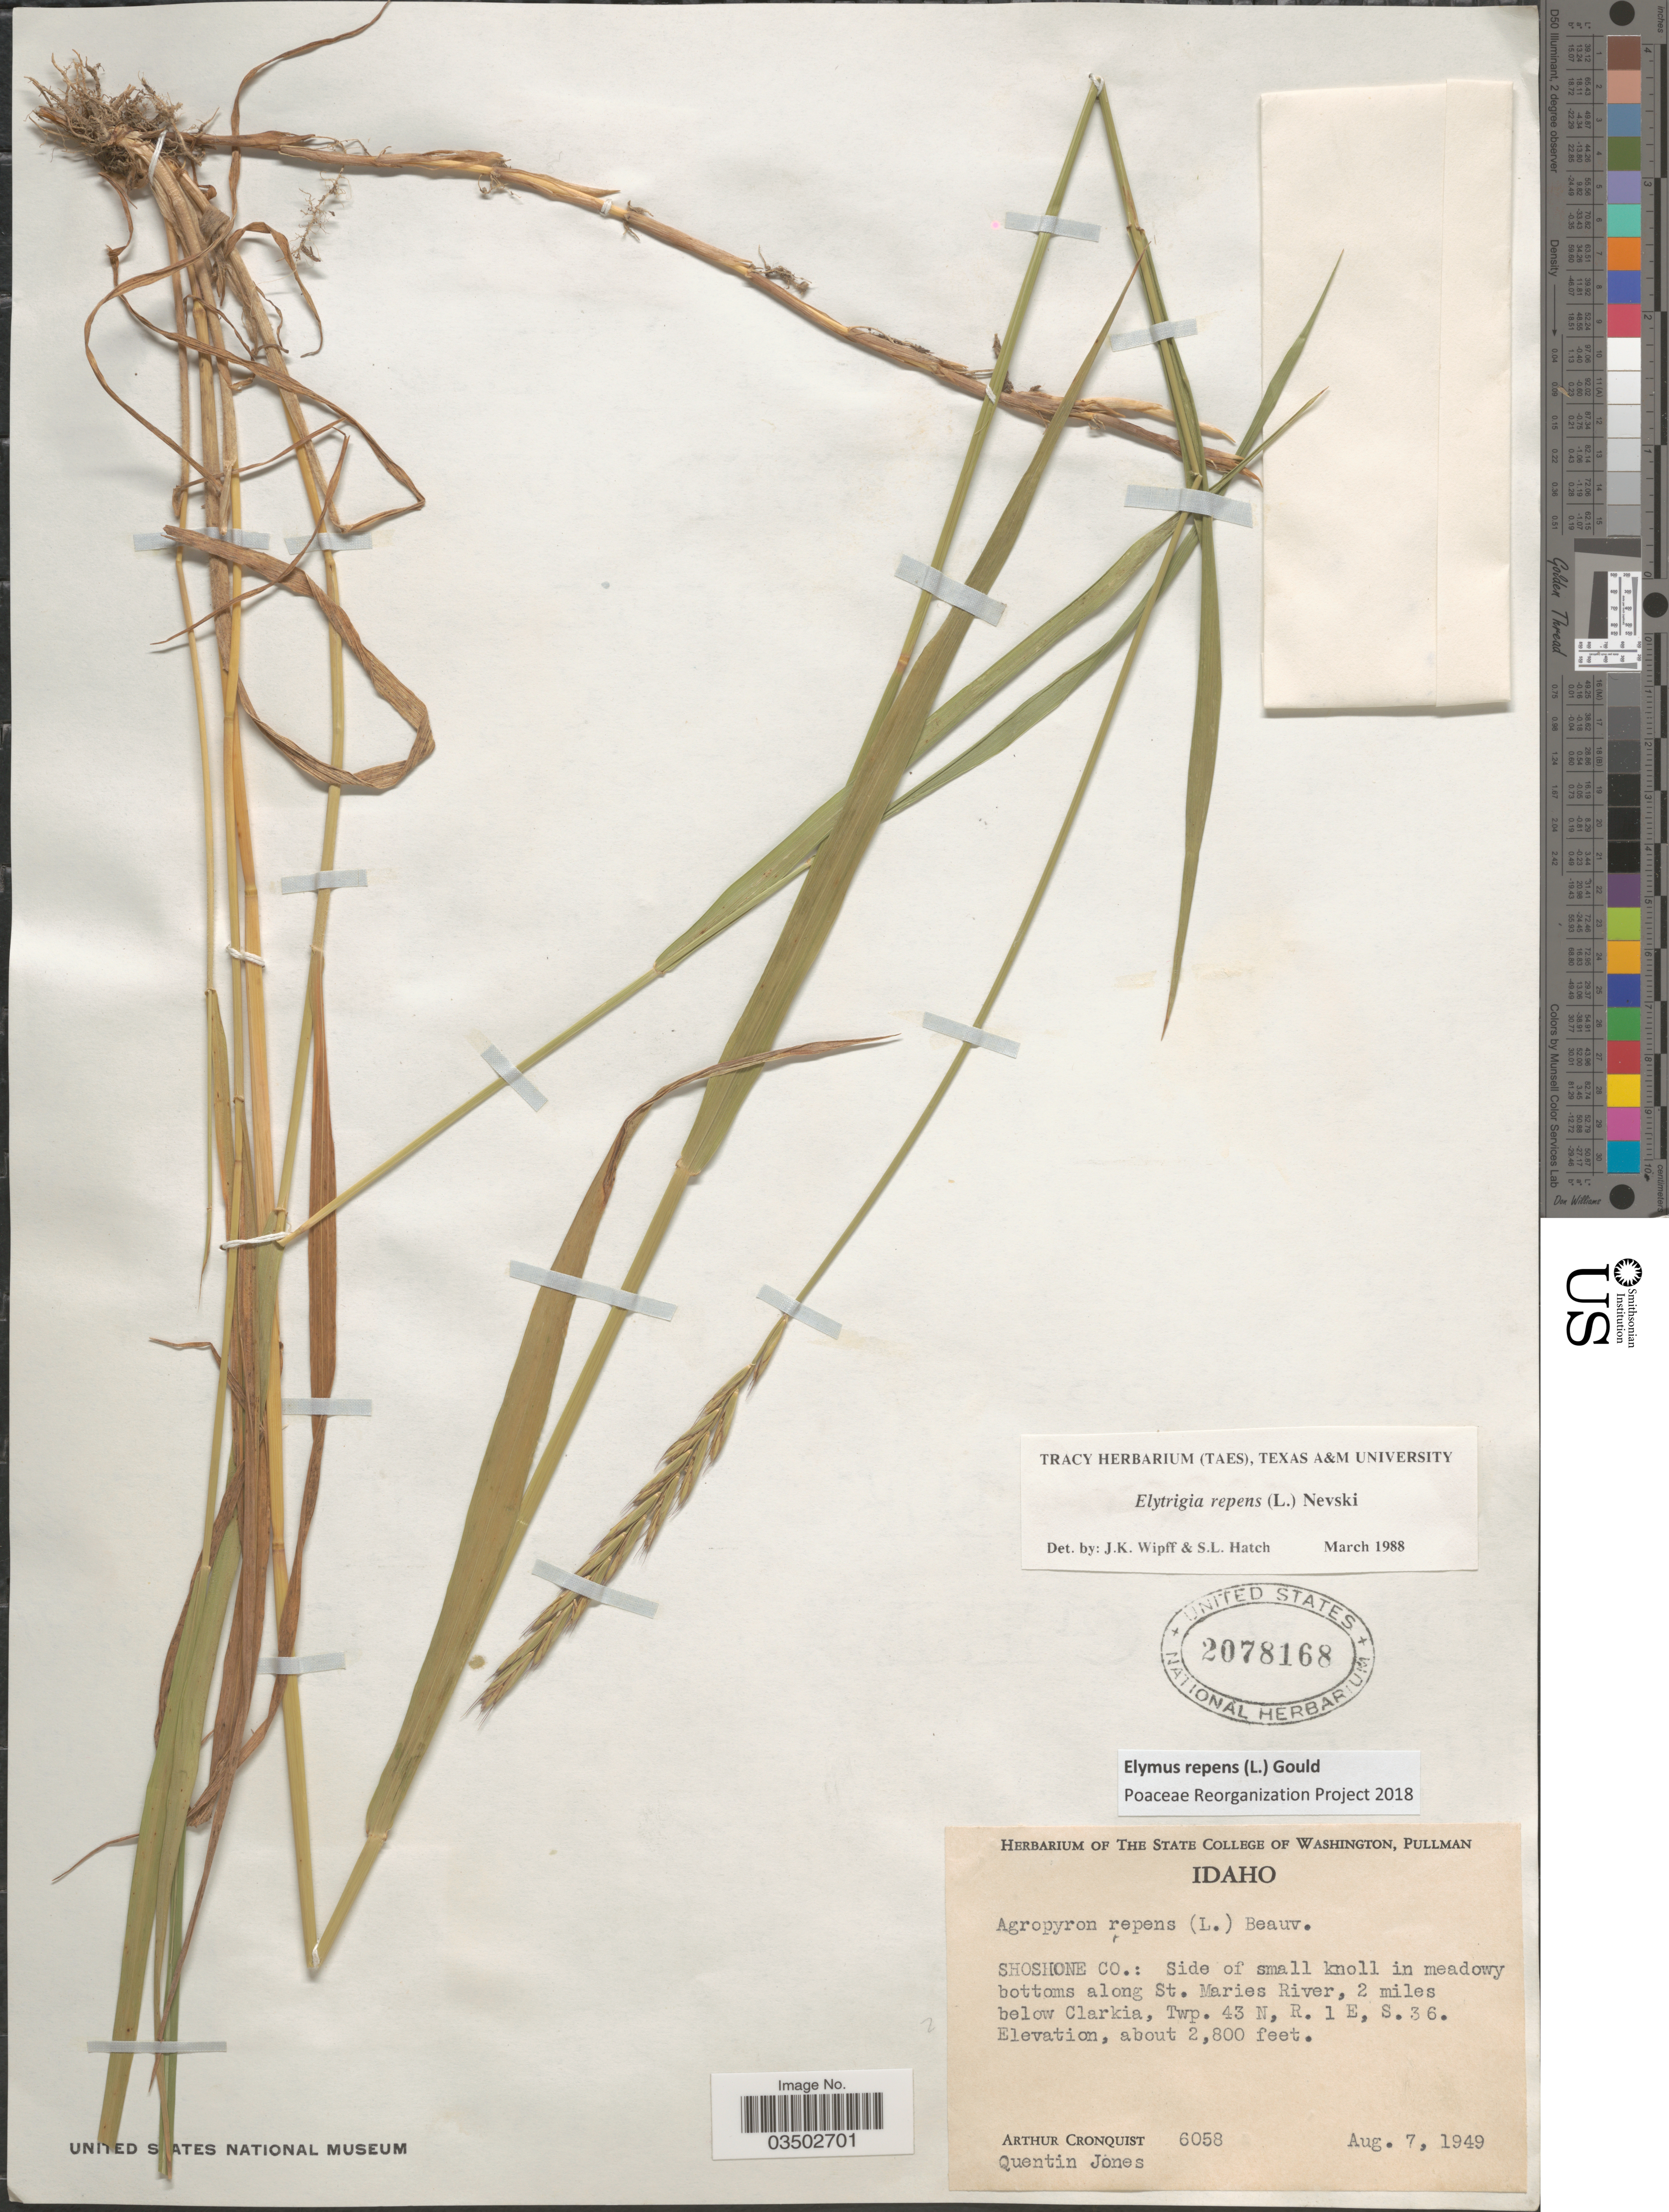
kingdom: Plantae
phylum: Tracheophyta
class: Liliopsida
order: Poales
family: Poaceae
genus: Elymus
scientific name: Elymus repens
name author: (L.) Gould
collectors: A. J. Cronquist & Q. Jones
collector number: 6058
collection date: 1949-08-07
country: United States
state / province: Idaho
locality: Shoshone Co.: Side of small knoll in meadowy bottoms along St. Maries River, 2 miles below Clarkia, Twp. 43 N, R. 1 E. S. 36.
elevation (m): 853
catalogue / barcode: US 2078168